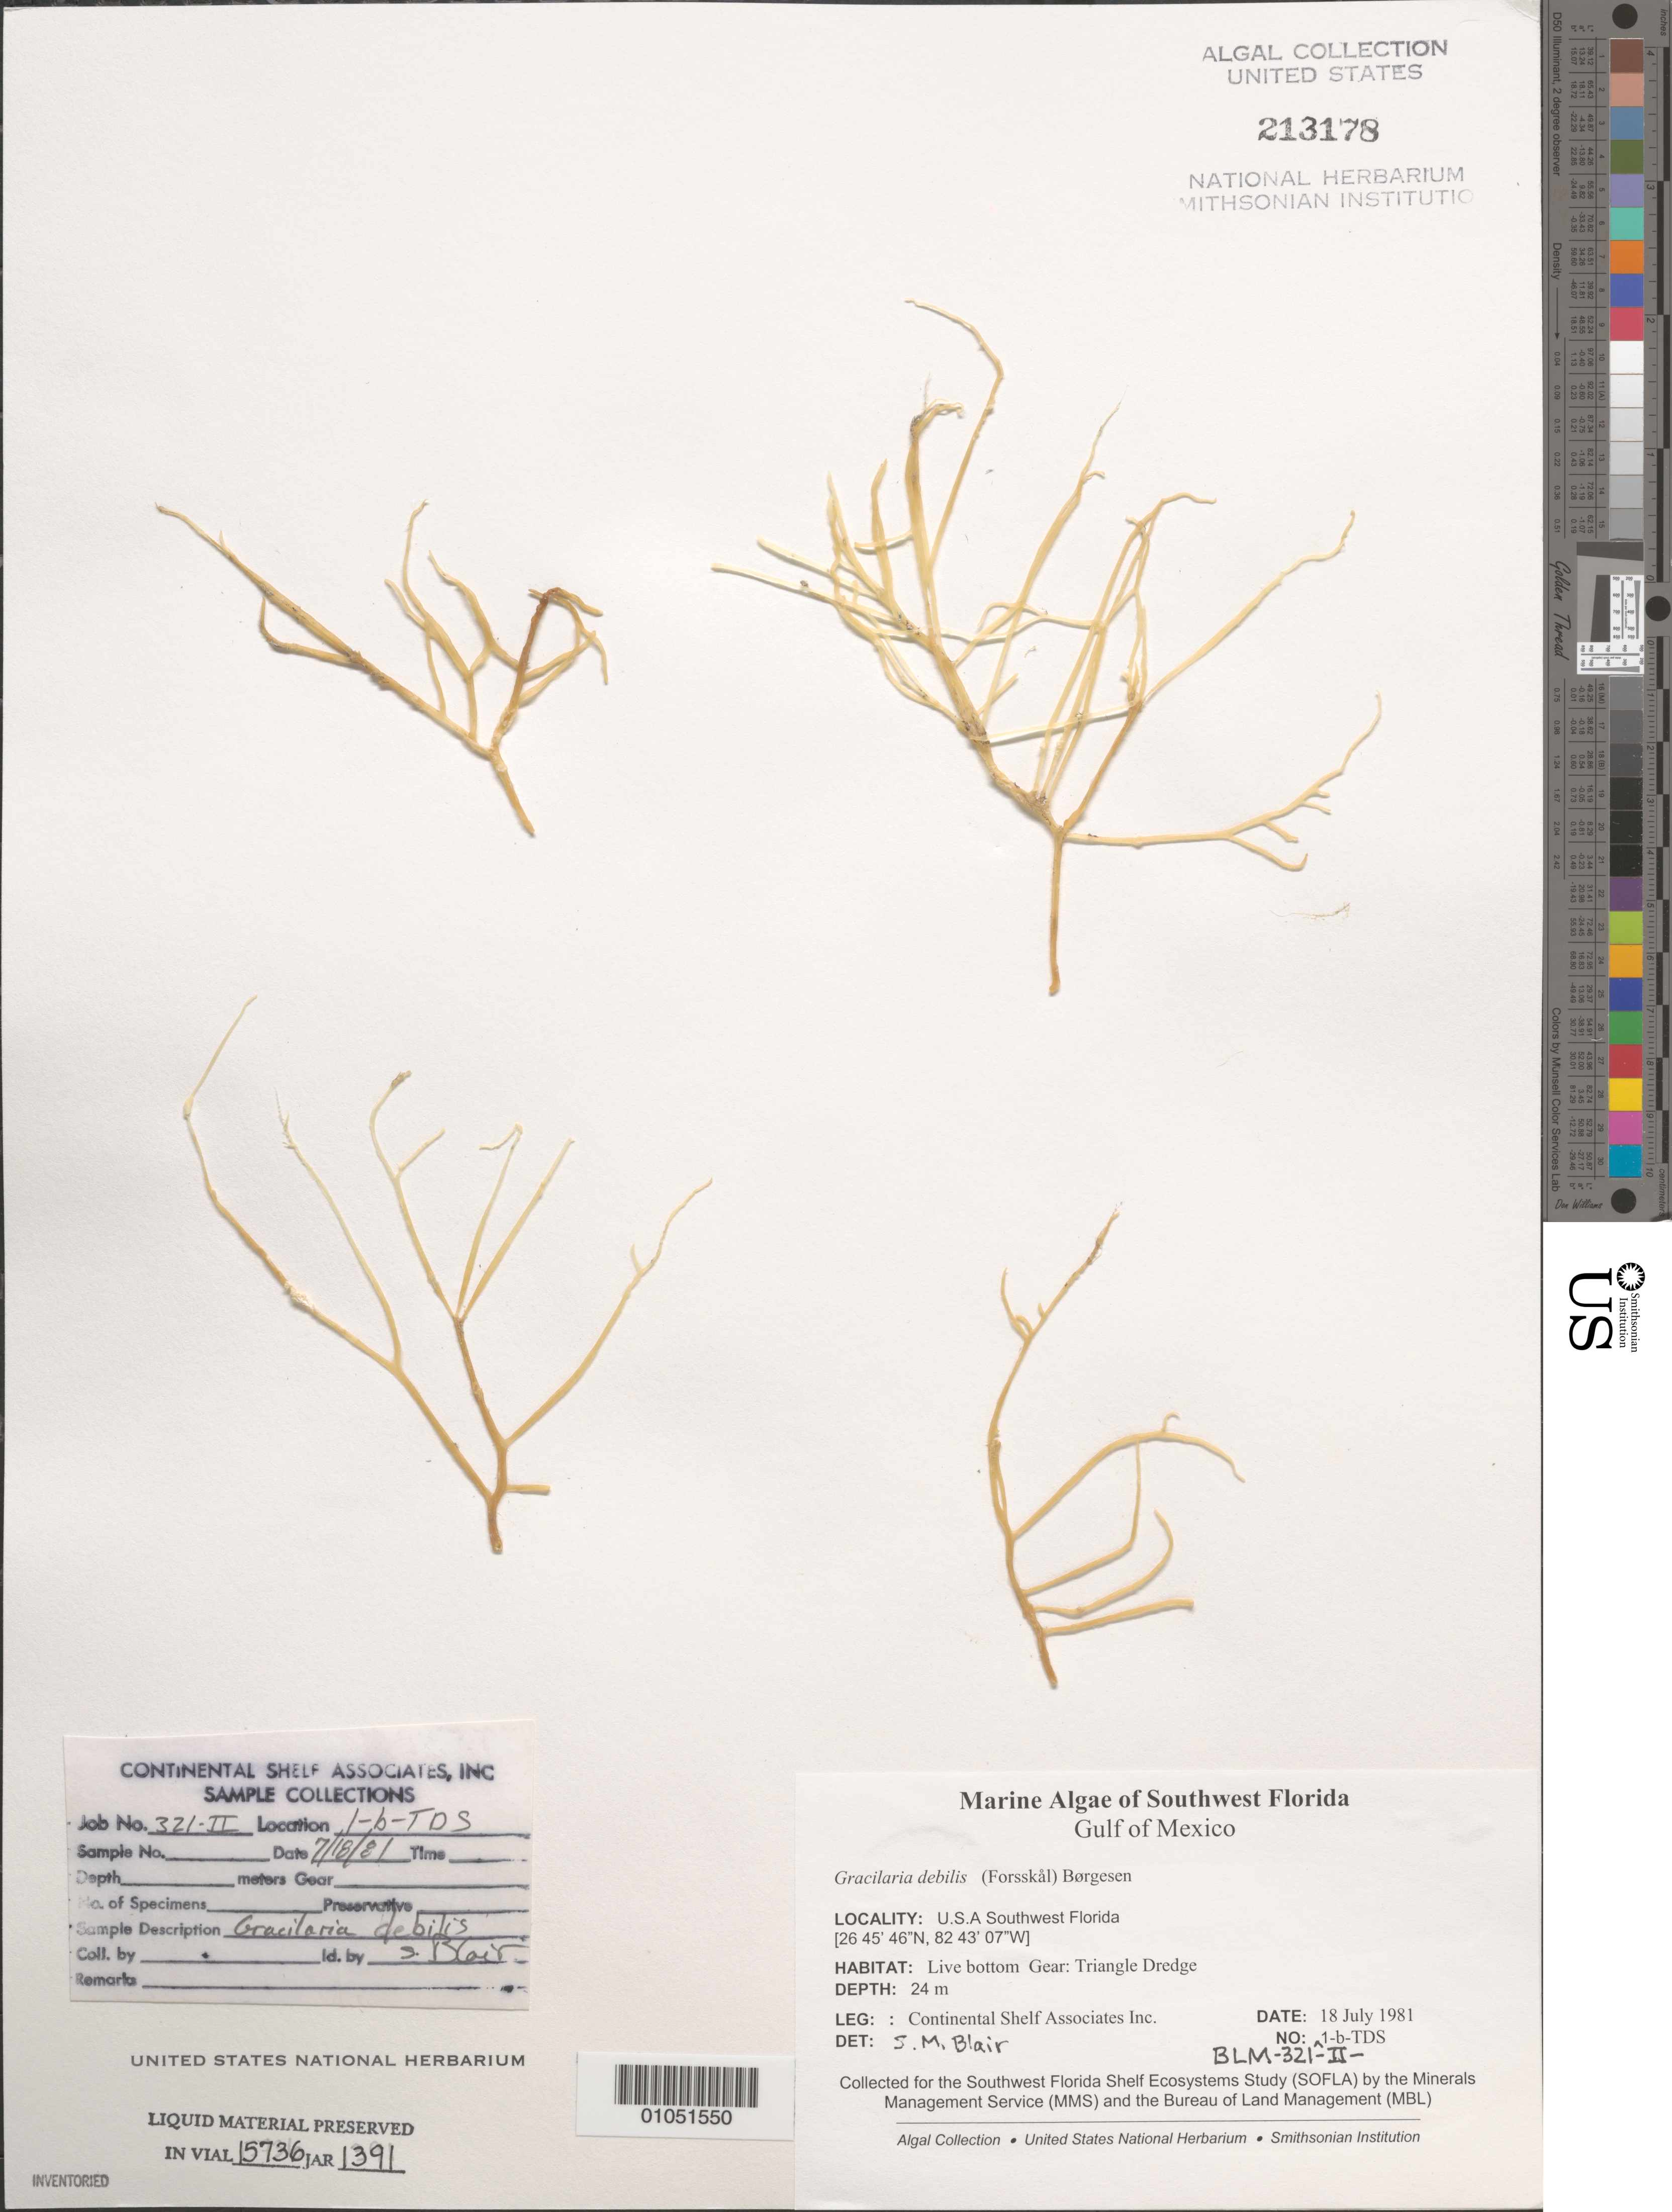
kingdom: Plantae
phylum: Rhodophyta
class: Florideophyceae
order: Gracilariales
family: Gracilariaceae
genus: Gracilaria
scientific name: Gracilaria debilis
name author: (Forssk.) Børgesen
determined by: Blair, S. M.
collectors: Continental Shelf Associates for the MMS/BLM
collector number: BLM-321-II-1-B-TDS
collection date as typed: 18 Jul 1981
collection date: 1981-07-18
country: United States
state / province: Florida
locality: Gulf of Mexico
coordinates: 26 45'46"N, 82 43'07"W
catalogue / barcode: US 213178